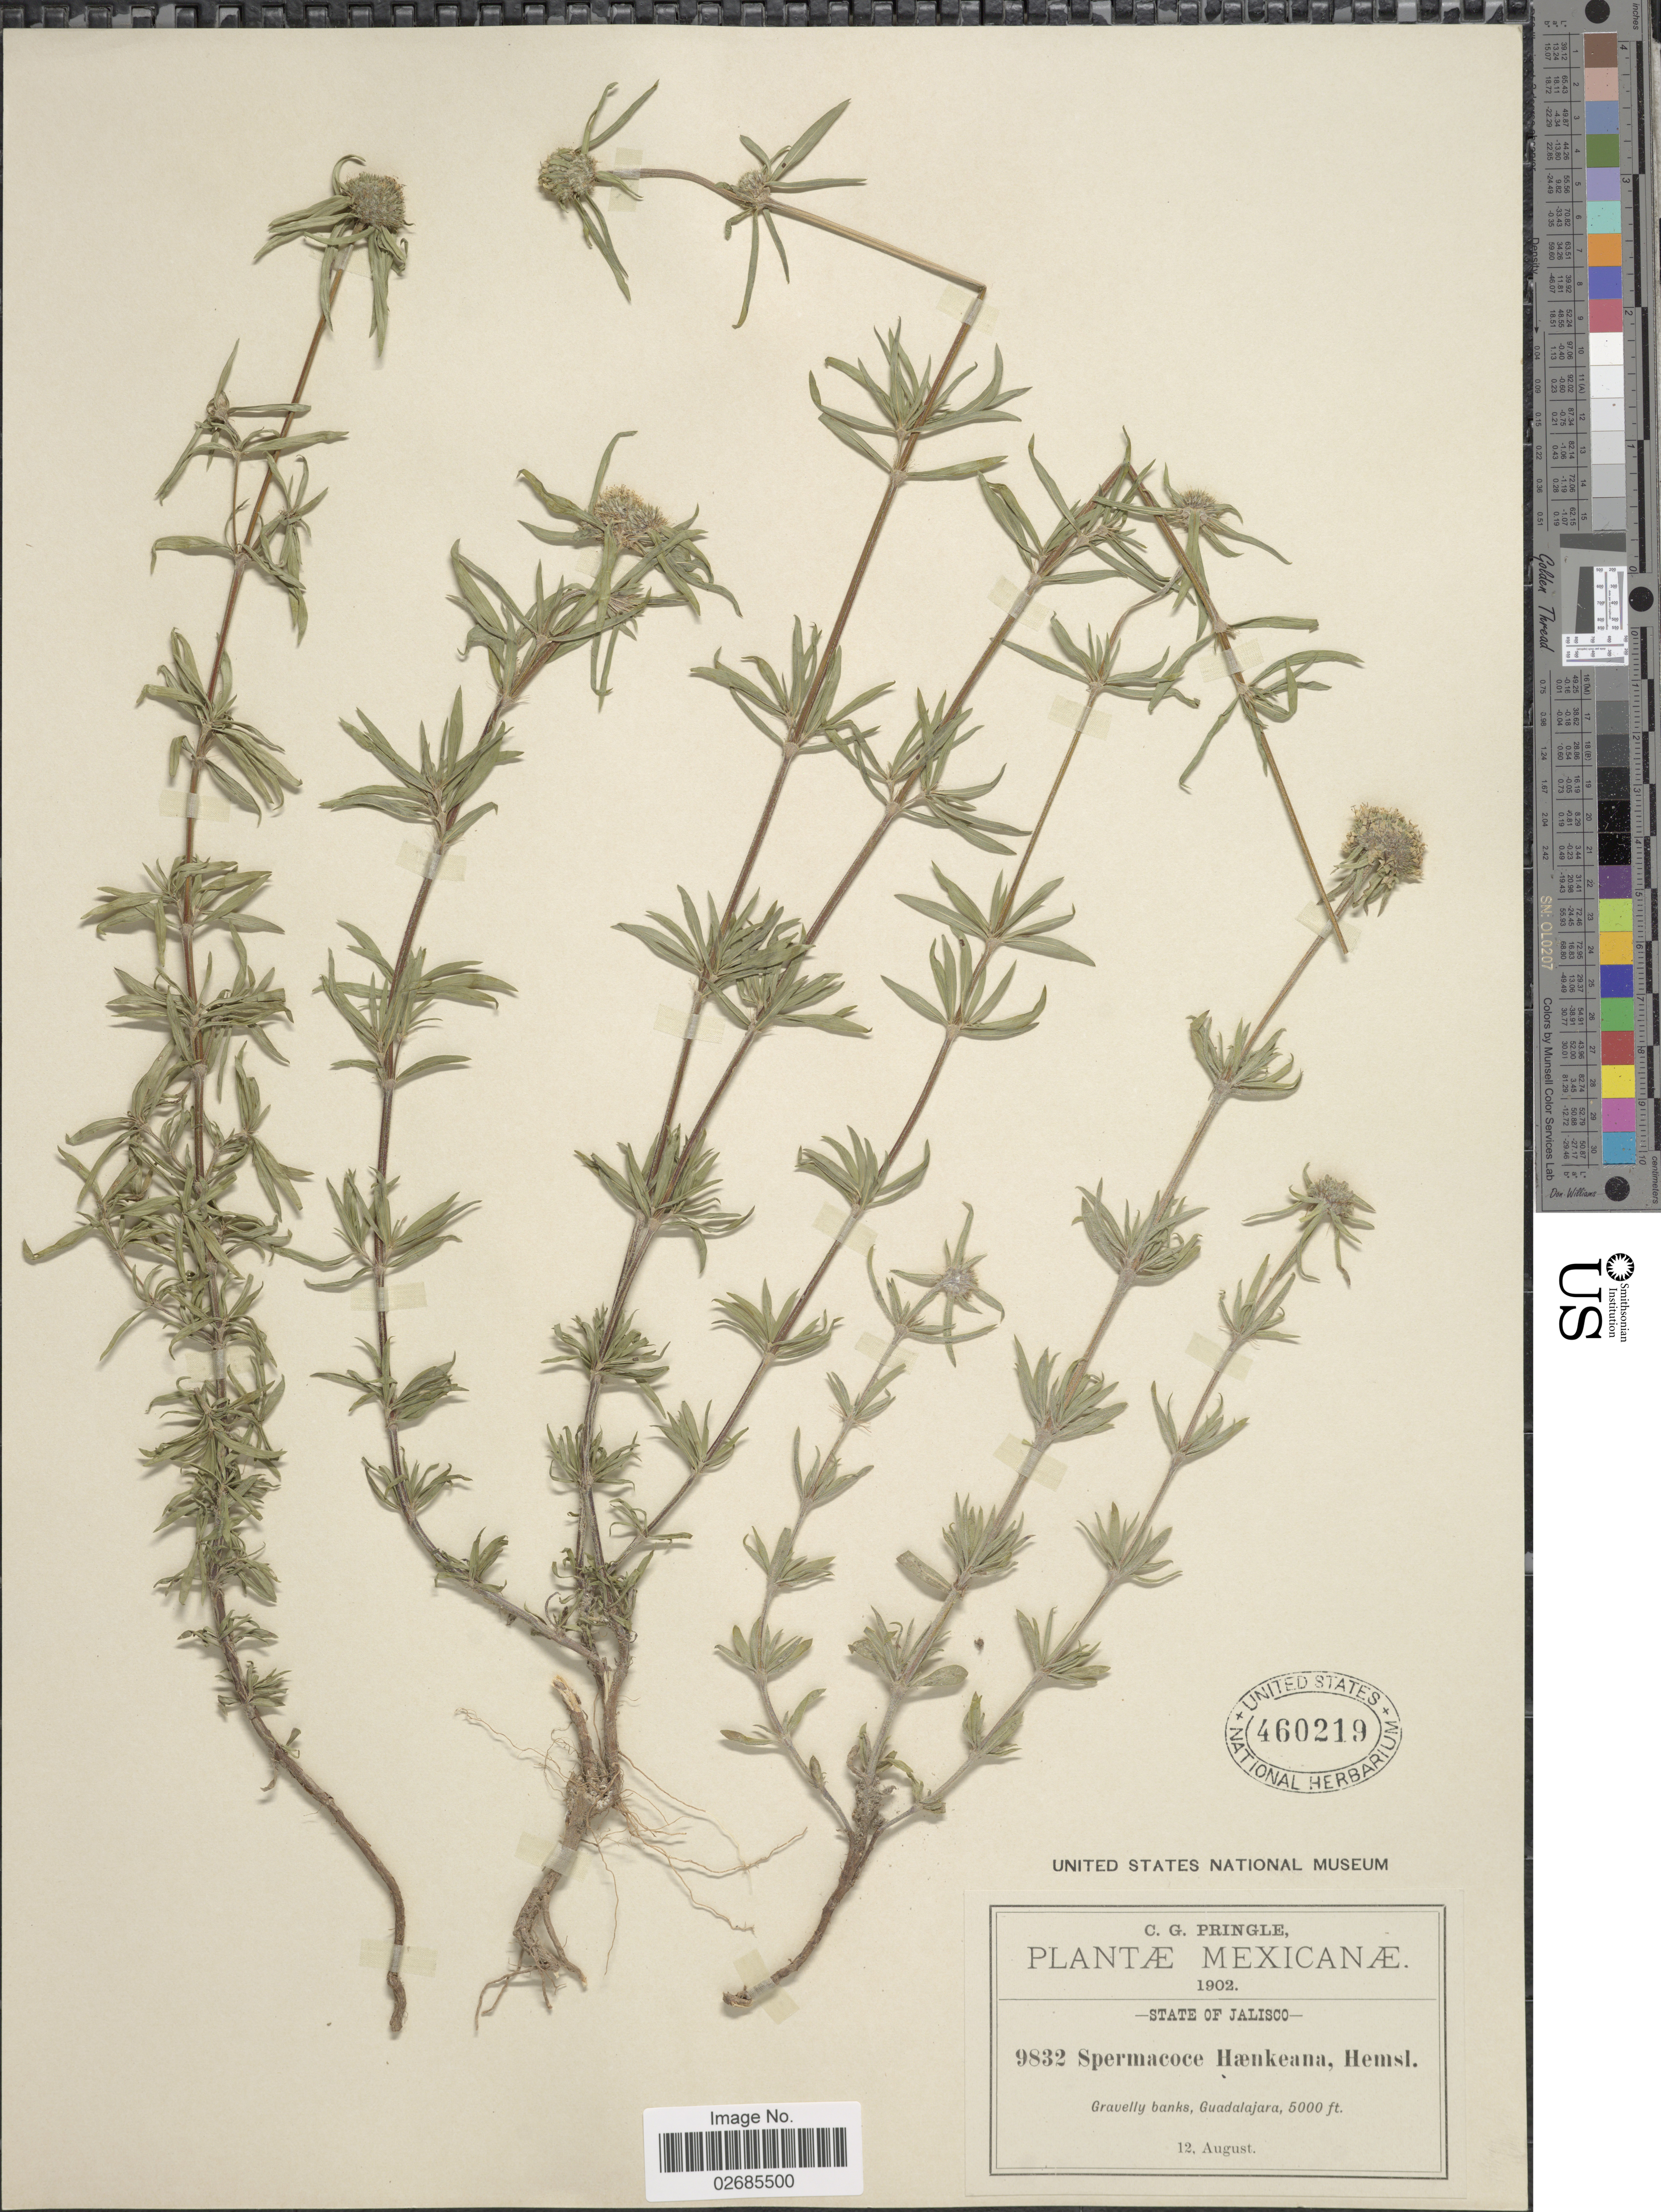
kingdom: Plantae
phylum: Tracheophyta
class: Magnoliopsida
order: Gentianales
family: Rubiaceae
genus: Borreria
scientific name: Borreria haenkeana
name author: DC.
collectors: C. G. Pringle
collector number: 9832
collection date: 1902-08-12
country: Mexico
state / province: Jalisco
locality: Gravelly banks, Guadalajara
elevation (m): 1524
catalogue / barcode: US 460219